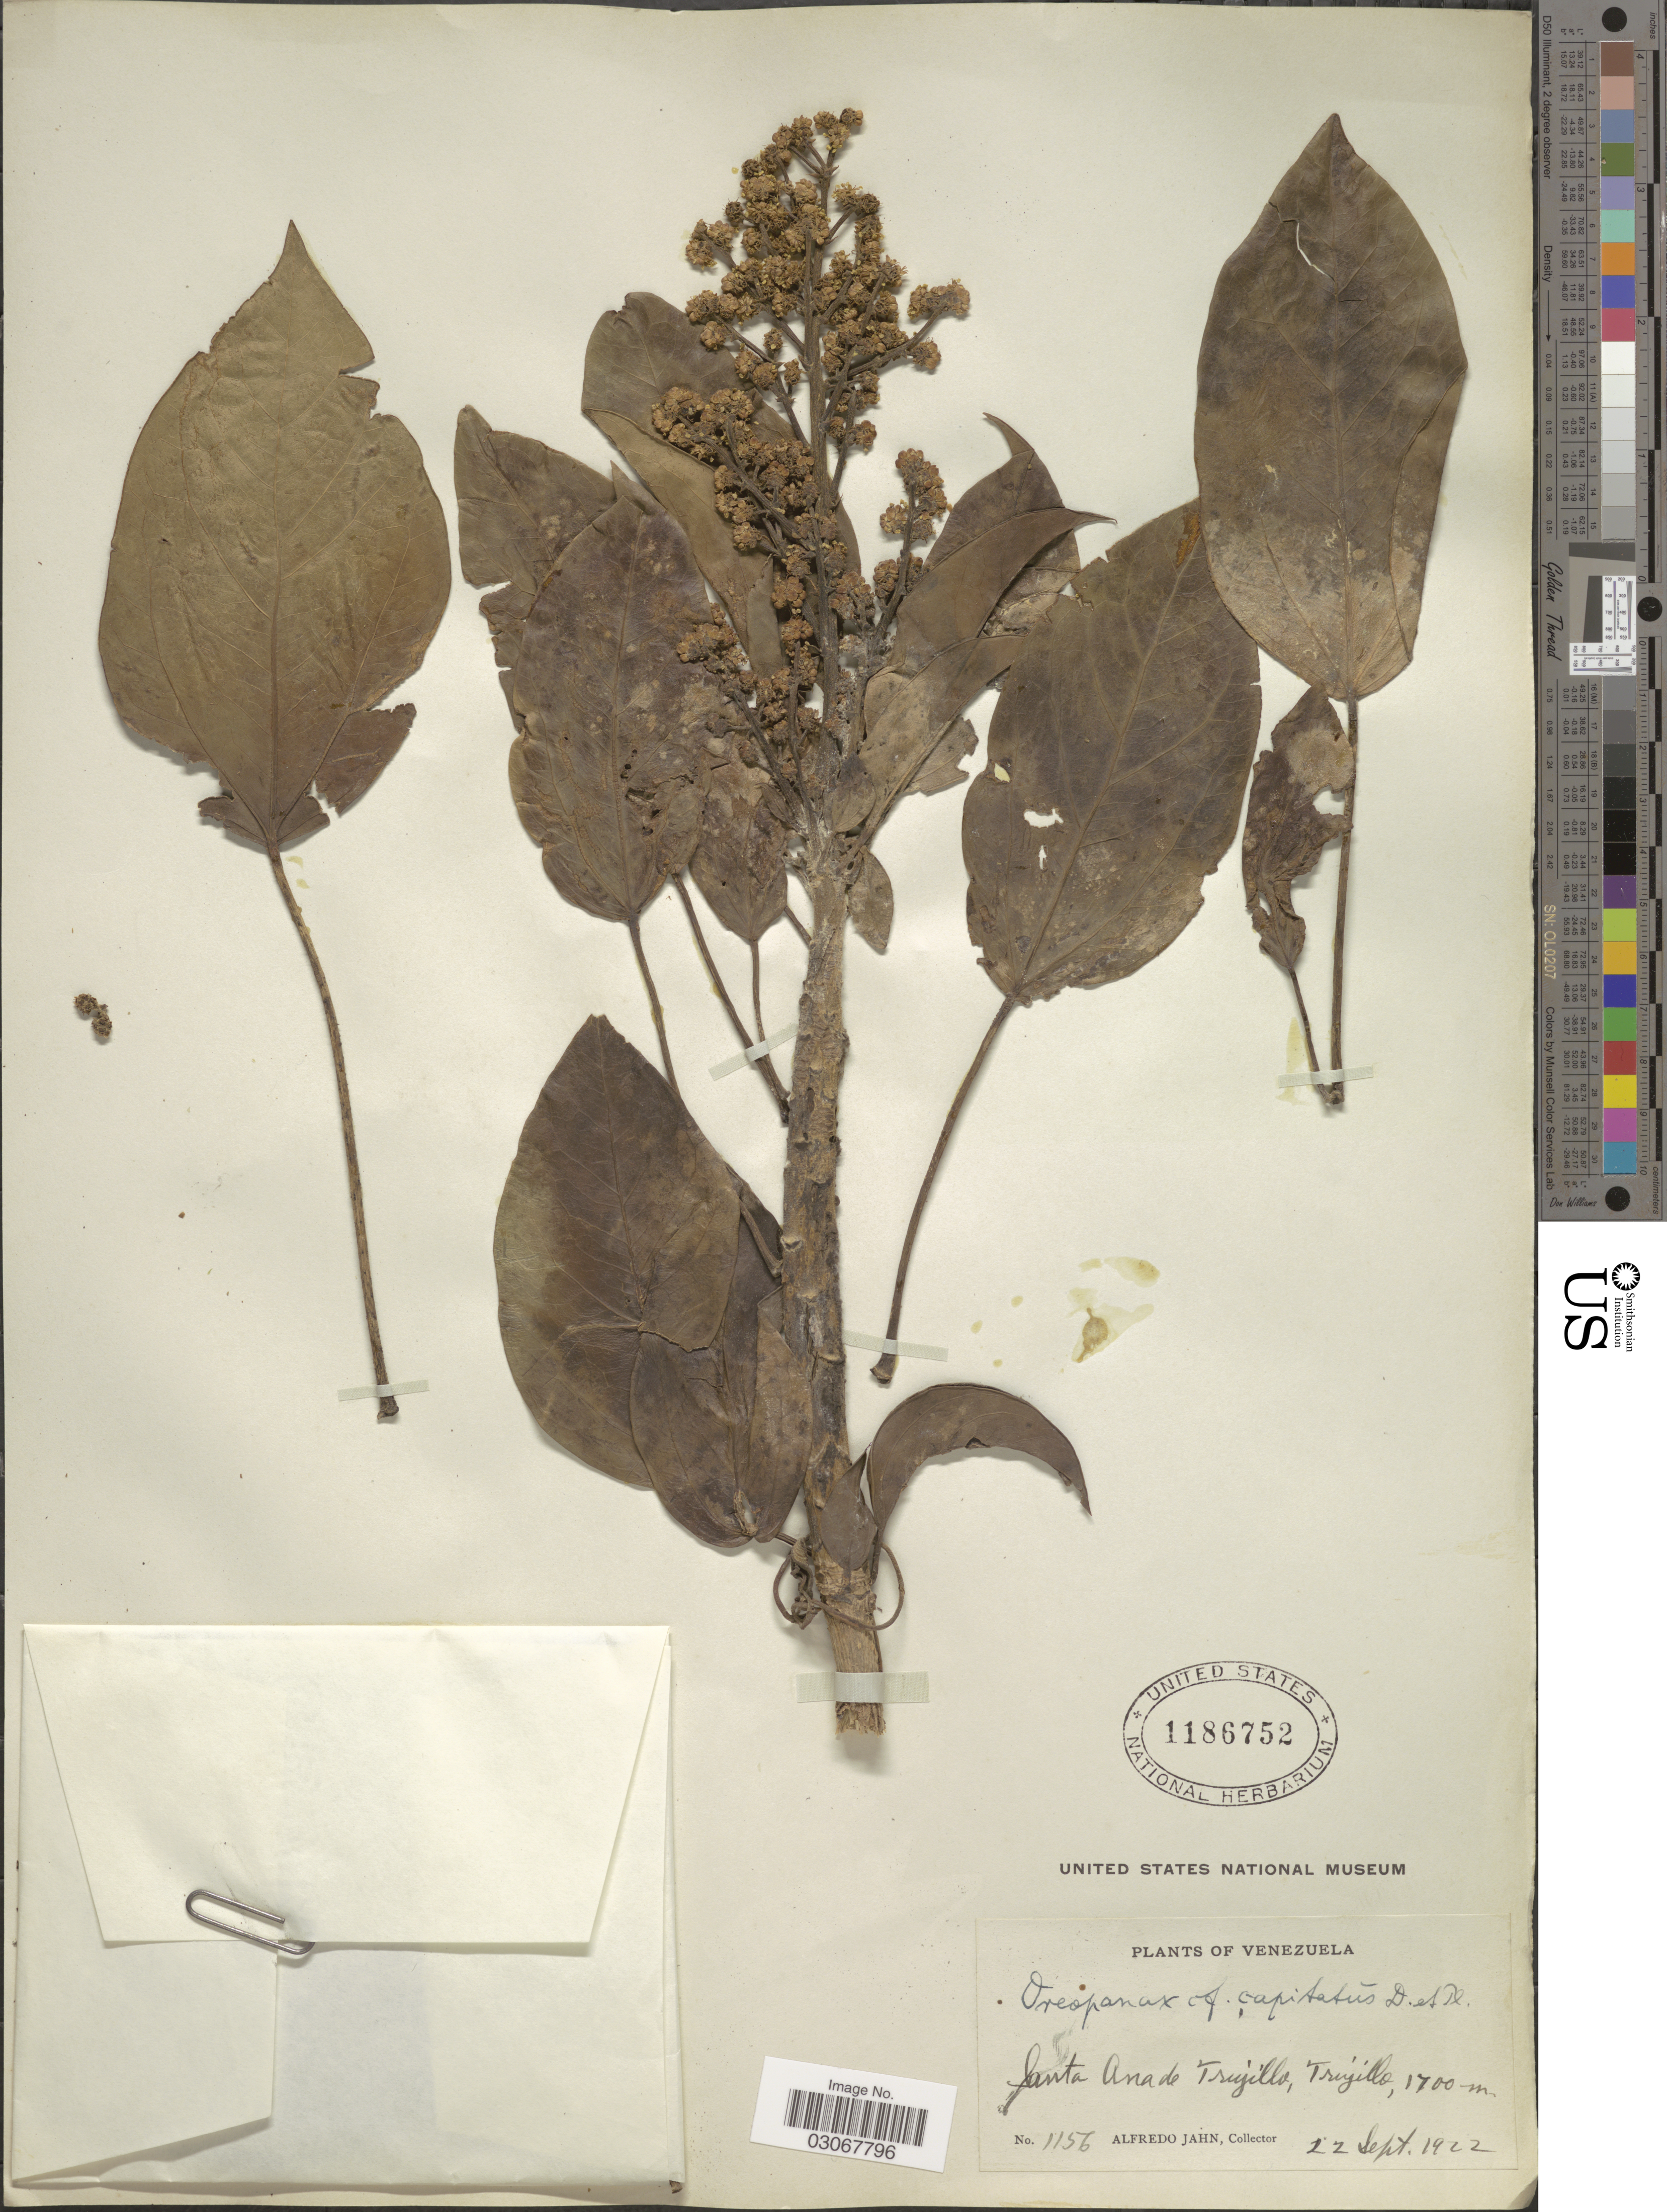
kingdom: Plantae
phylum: Tracheophyta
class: Magnoliopsida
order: Apiales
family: Araliaceae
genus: Oreopanax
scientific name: Oreopanax capitatus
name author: (Jacq.) Decne. & Planch.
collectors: A. Jahn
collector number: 1156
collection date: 1922-09-22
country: Venezuela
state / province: Trujillo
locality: Santa Ana de Trujillo.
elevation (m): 1700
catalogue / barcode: US 1186752